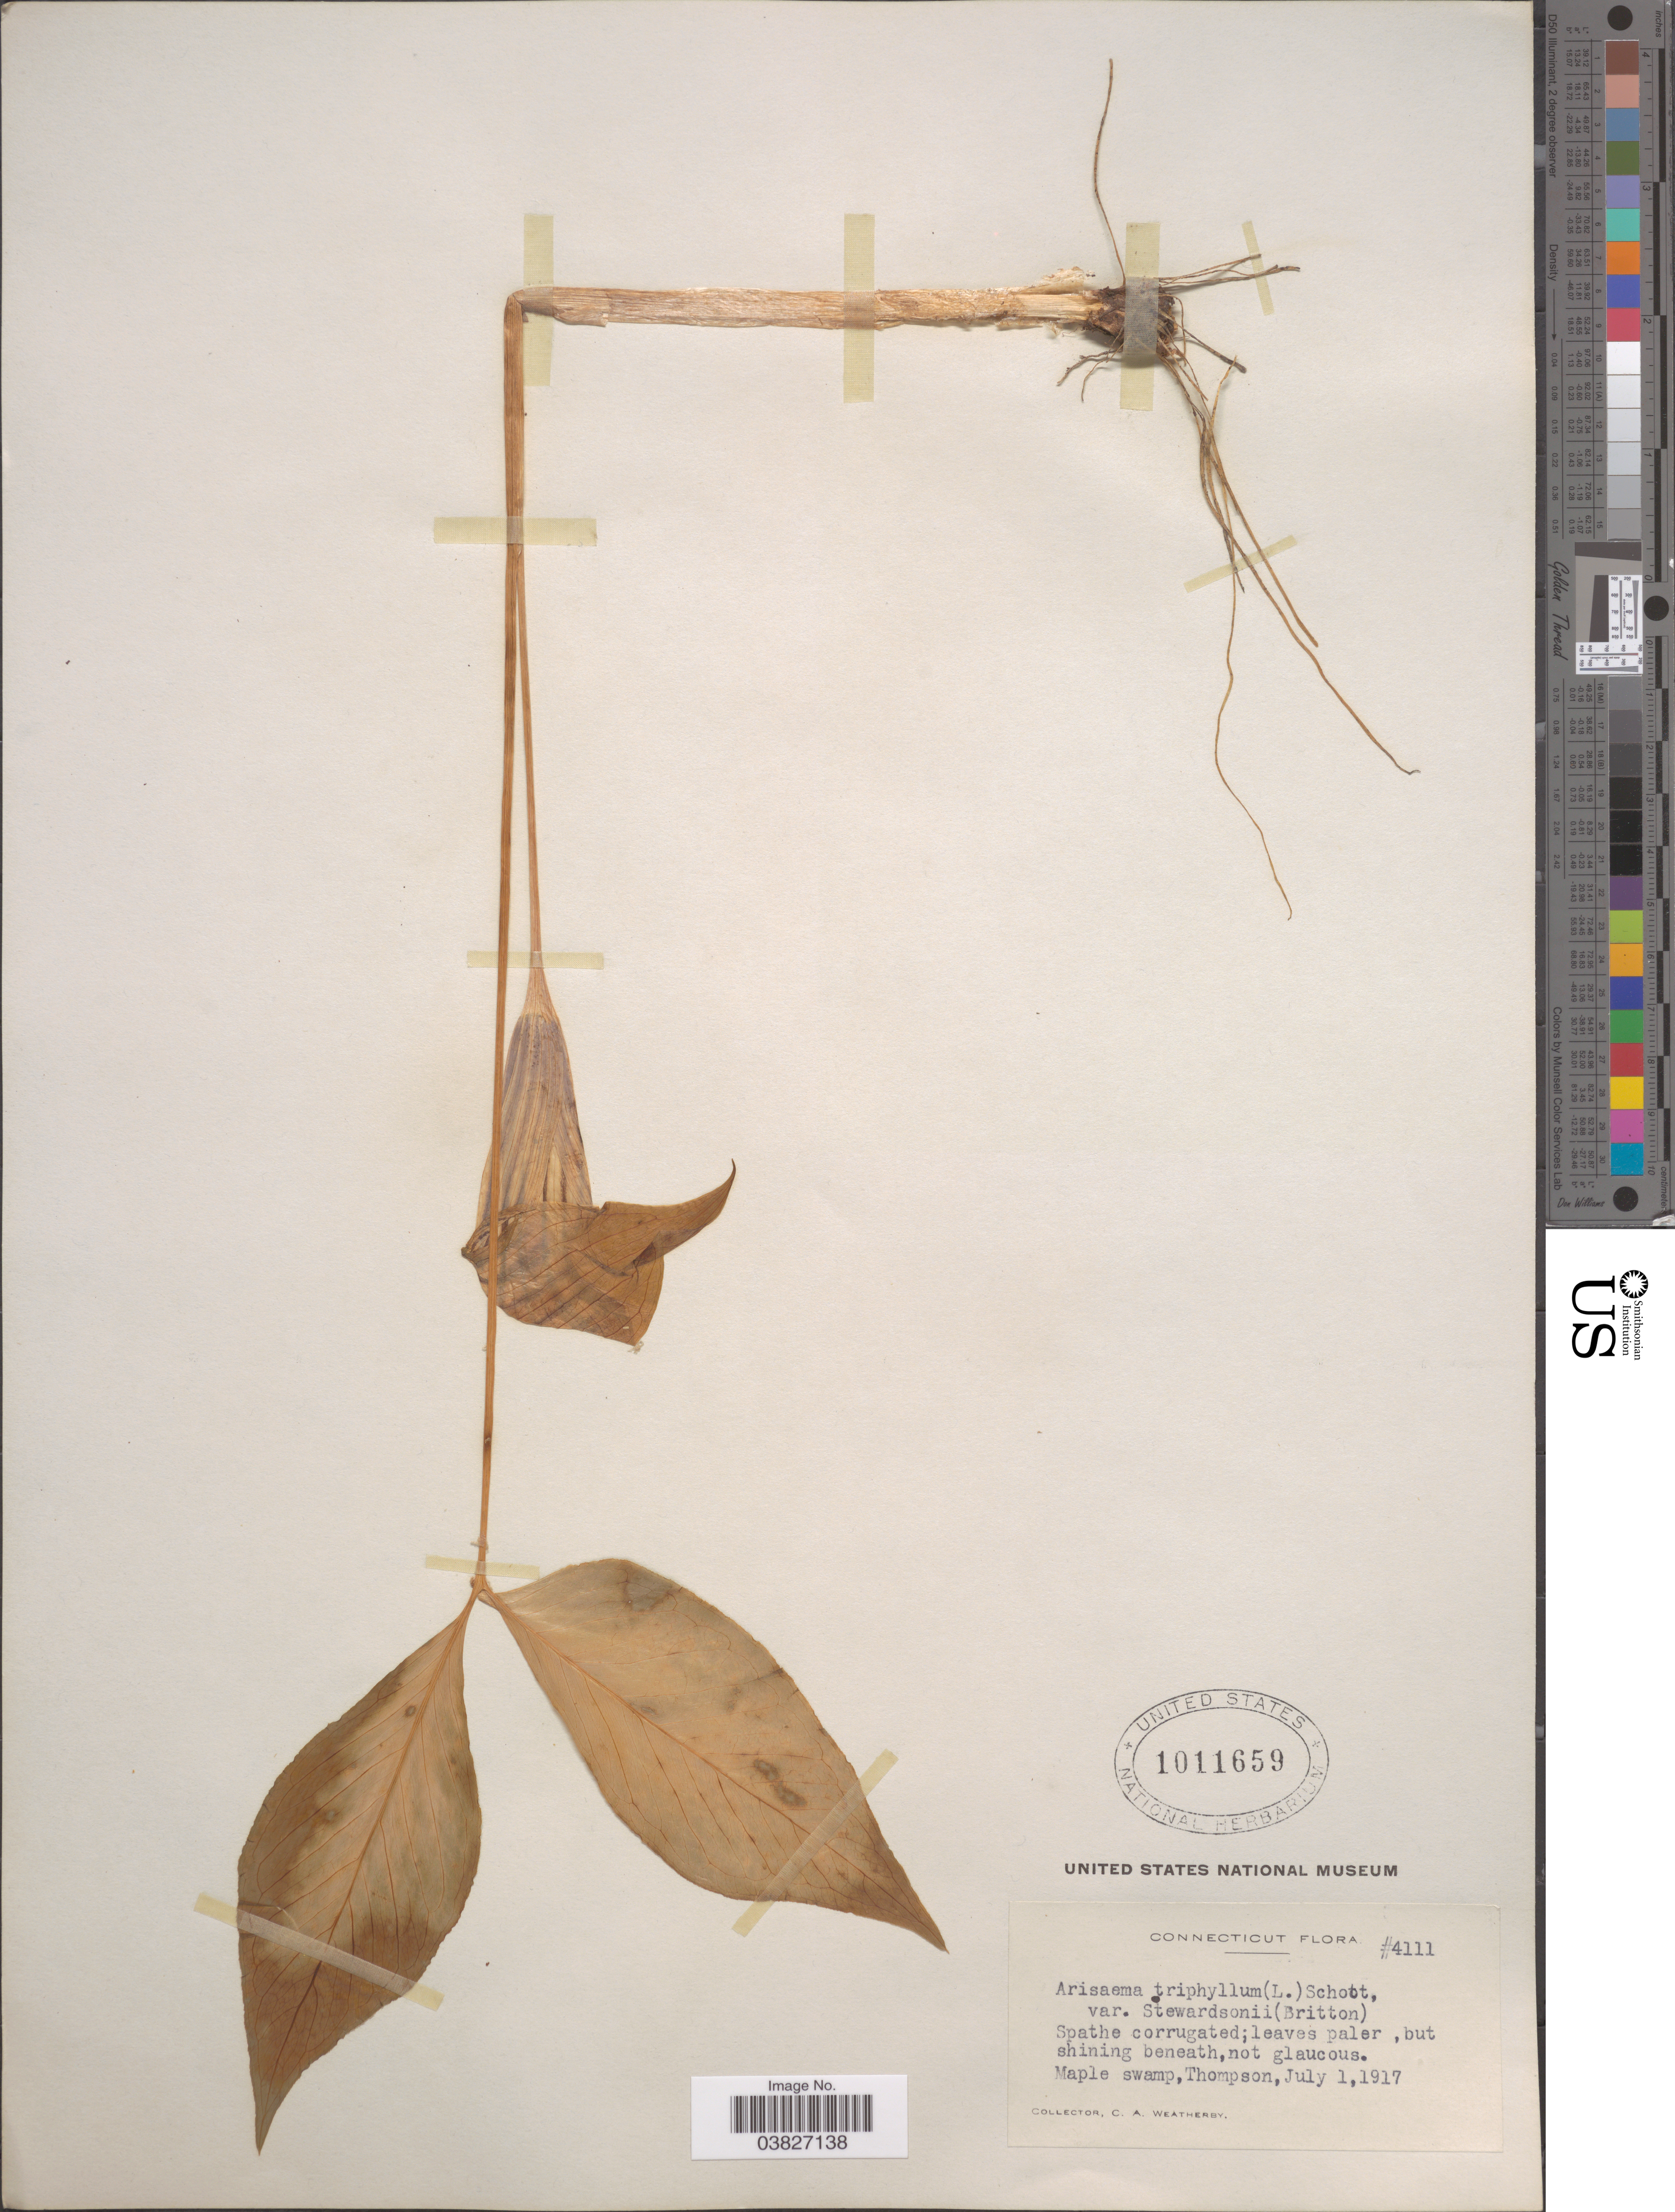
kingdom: Plantae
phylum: Tracheophyta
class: Liliopsida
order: Alismatales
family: Araceae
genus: Arisaema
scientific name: Arisaema triphyllum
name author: (L.) Schott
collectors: C. A. Weatherby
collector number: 4111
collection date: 1917-07-01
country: United States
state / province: Connecticut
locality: Maple swamp,Thompson.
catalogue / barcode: US 1011659